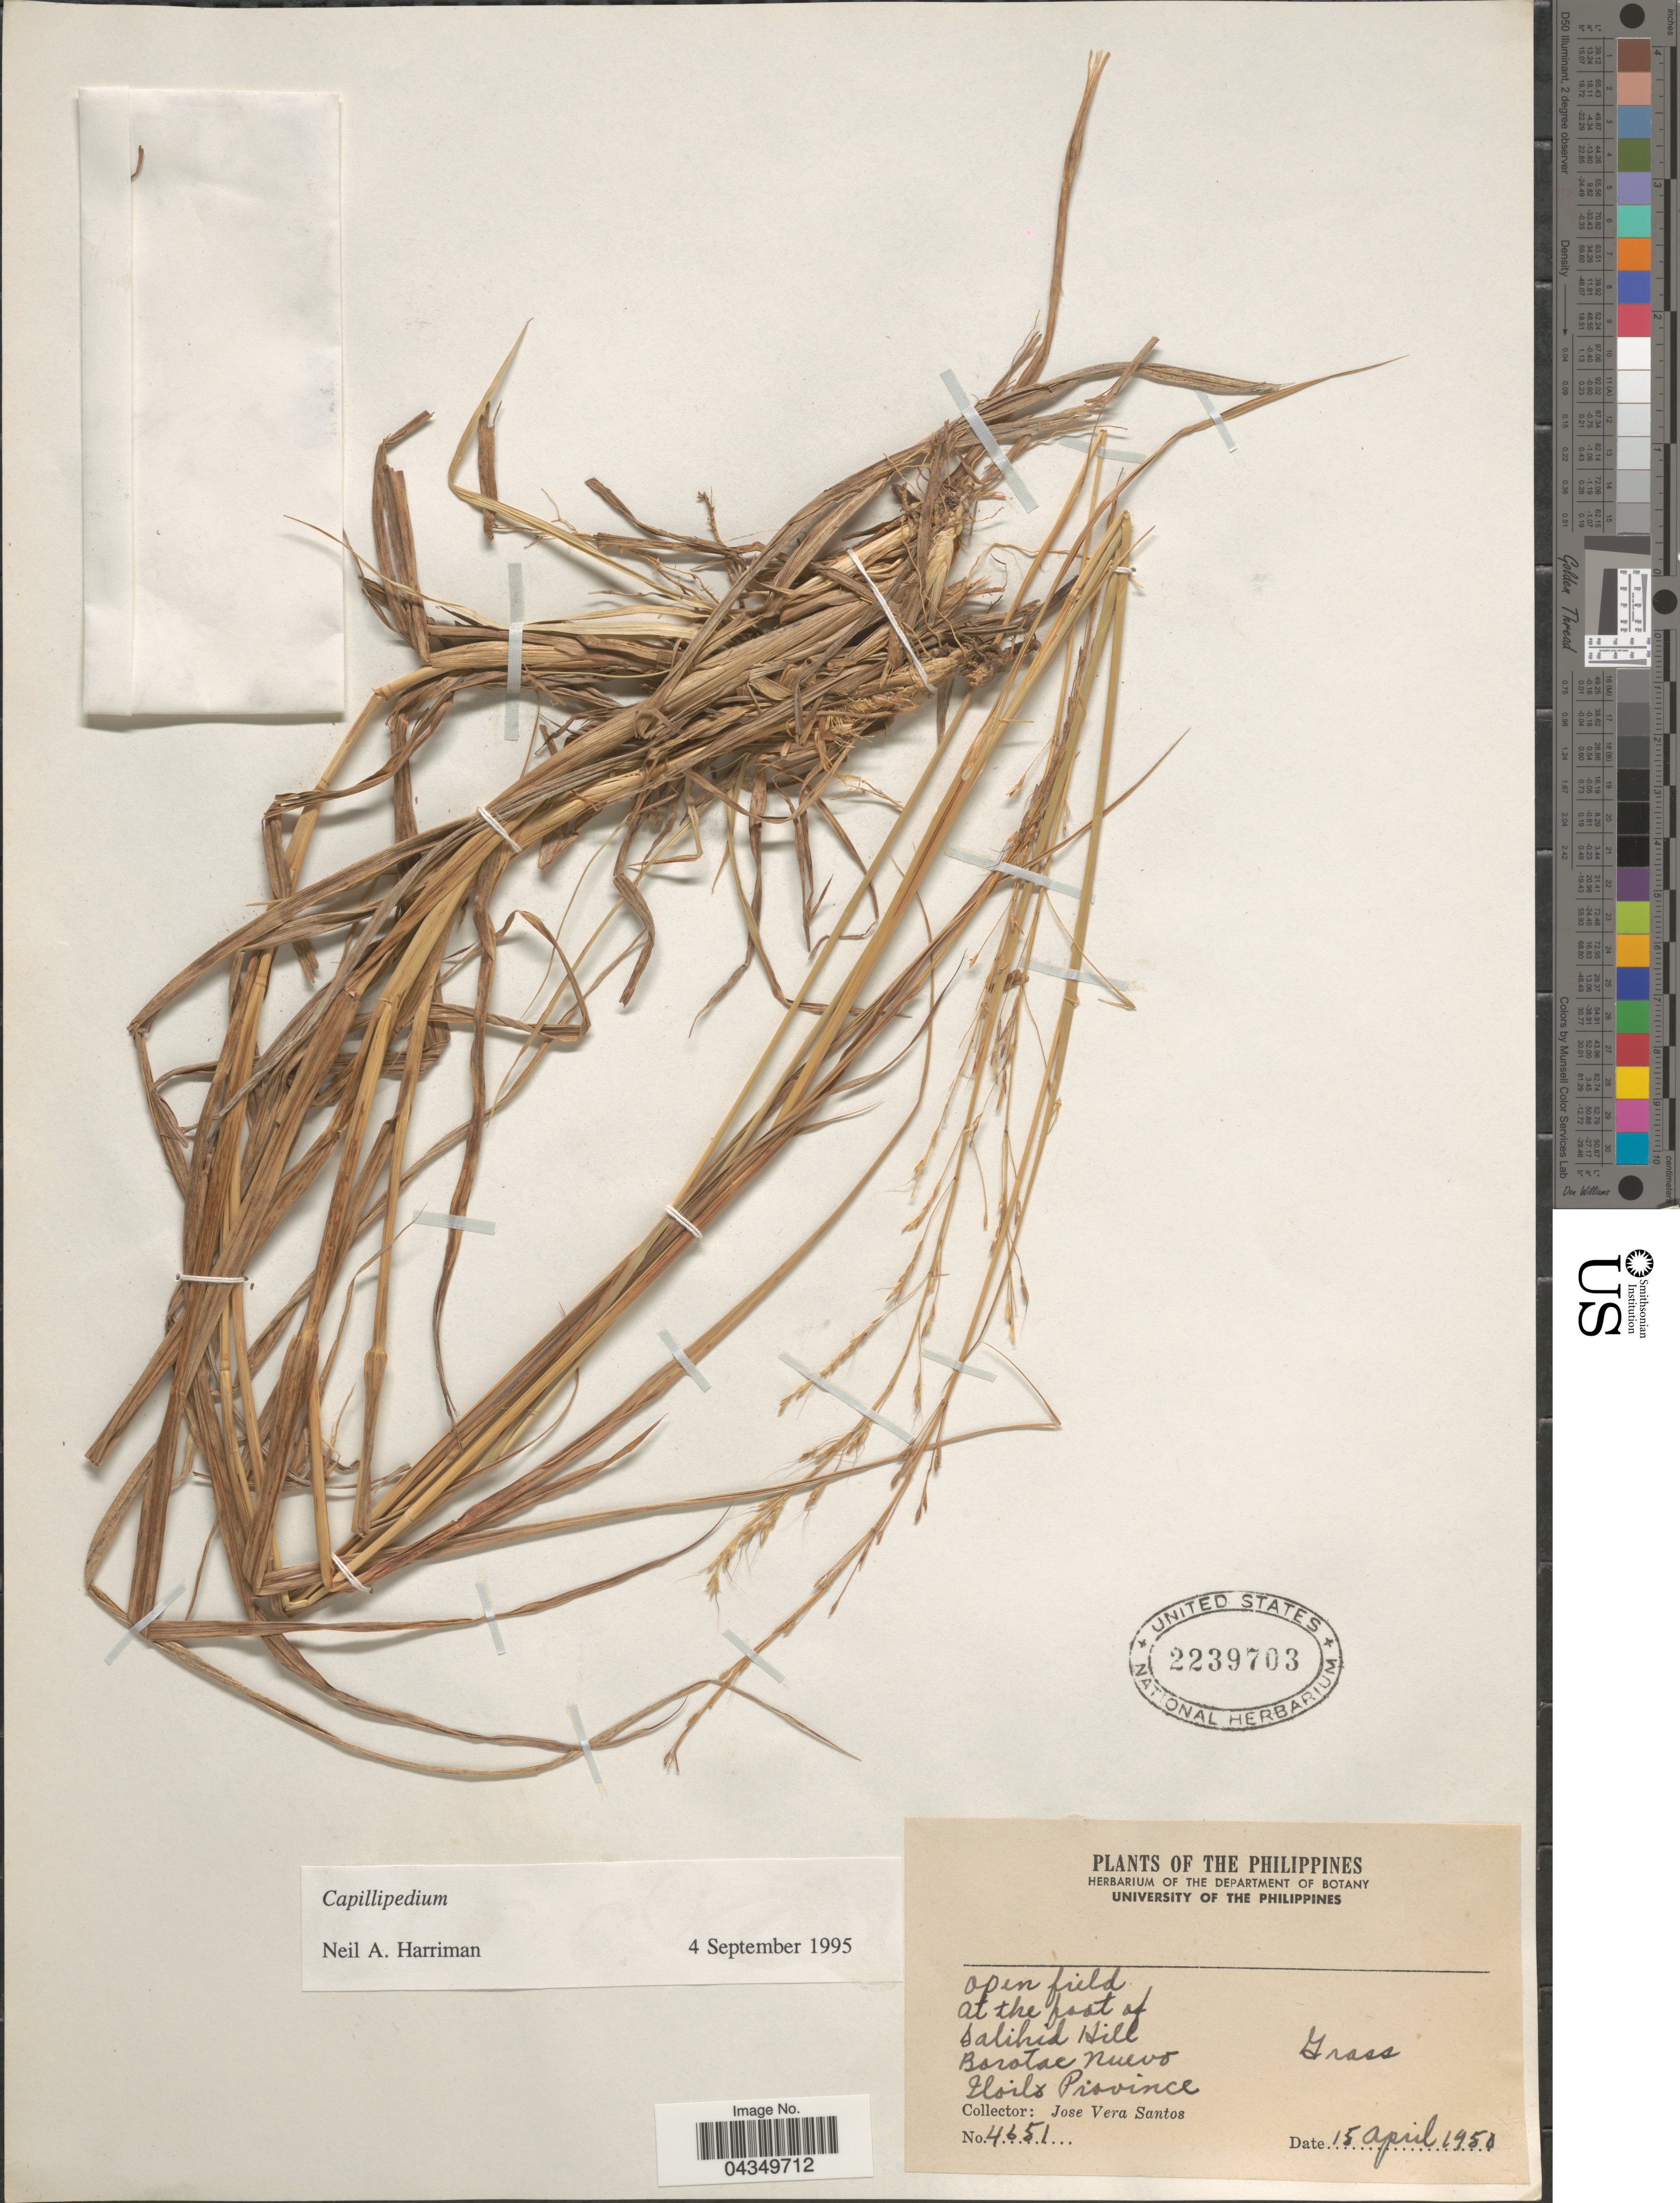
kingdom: Plantae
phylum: Tracheophyta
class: Liliopsida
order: Poales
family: Poaceae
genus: Capillipedium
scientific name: Capillipedium sp.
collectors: J. V. Santos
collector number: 4651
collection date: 1950-04-15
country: Philippines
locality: At the foot of Salihid Hill. Borotac Nuevo. Iloilo Province.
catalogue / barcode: US 2239703